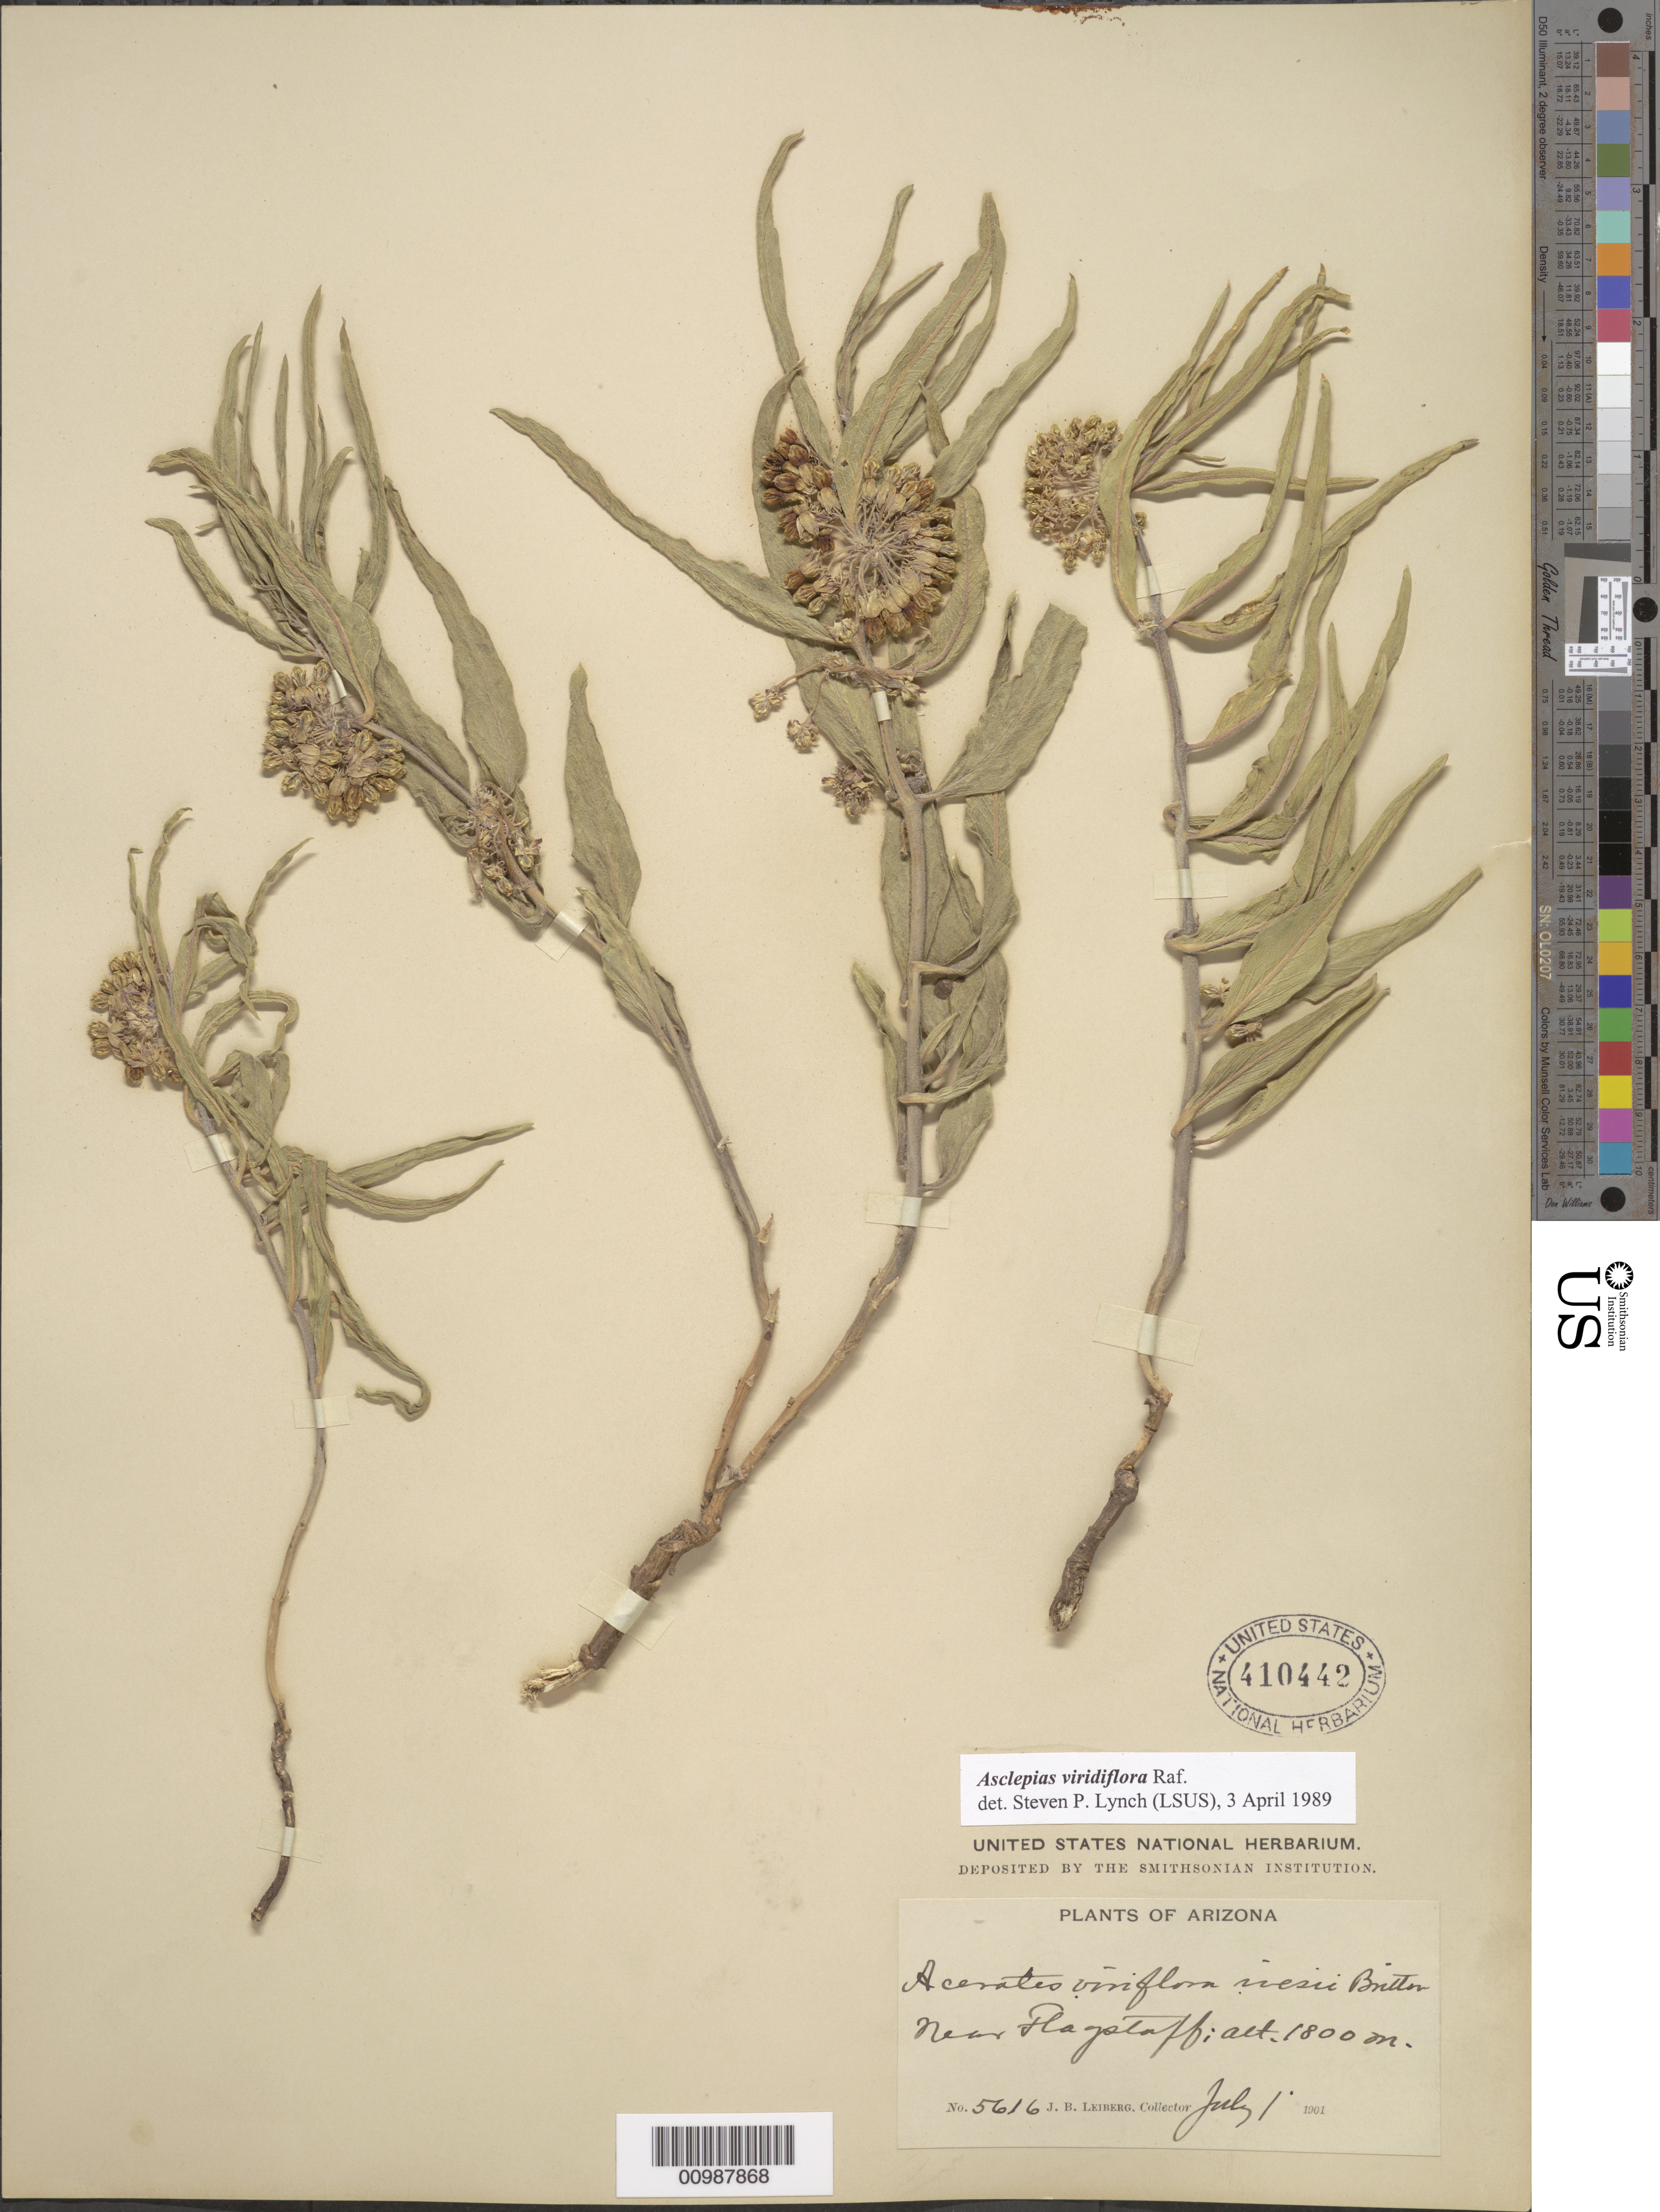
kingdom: Plantae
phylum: Tracheophyta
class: Magnoliopsida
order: Gentianales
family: Apocynaceae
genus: Asclepias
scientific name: Asclepias viridiflora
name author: Raf.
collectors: J. Leiberg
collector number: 5616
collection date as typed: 01 Jul 1901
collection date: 1901-07-01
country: United States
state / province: Arizona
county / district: Coconino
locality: Flagstaff.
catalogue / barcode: US 410442